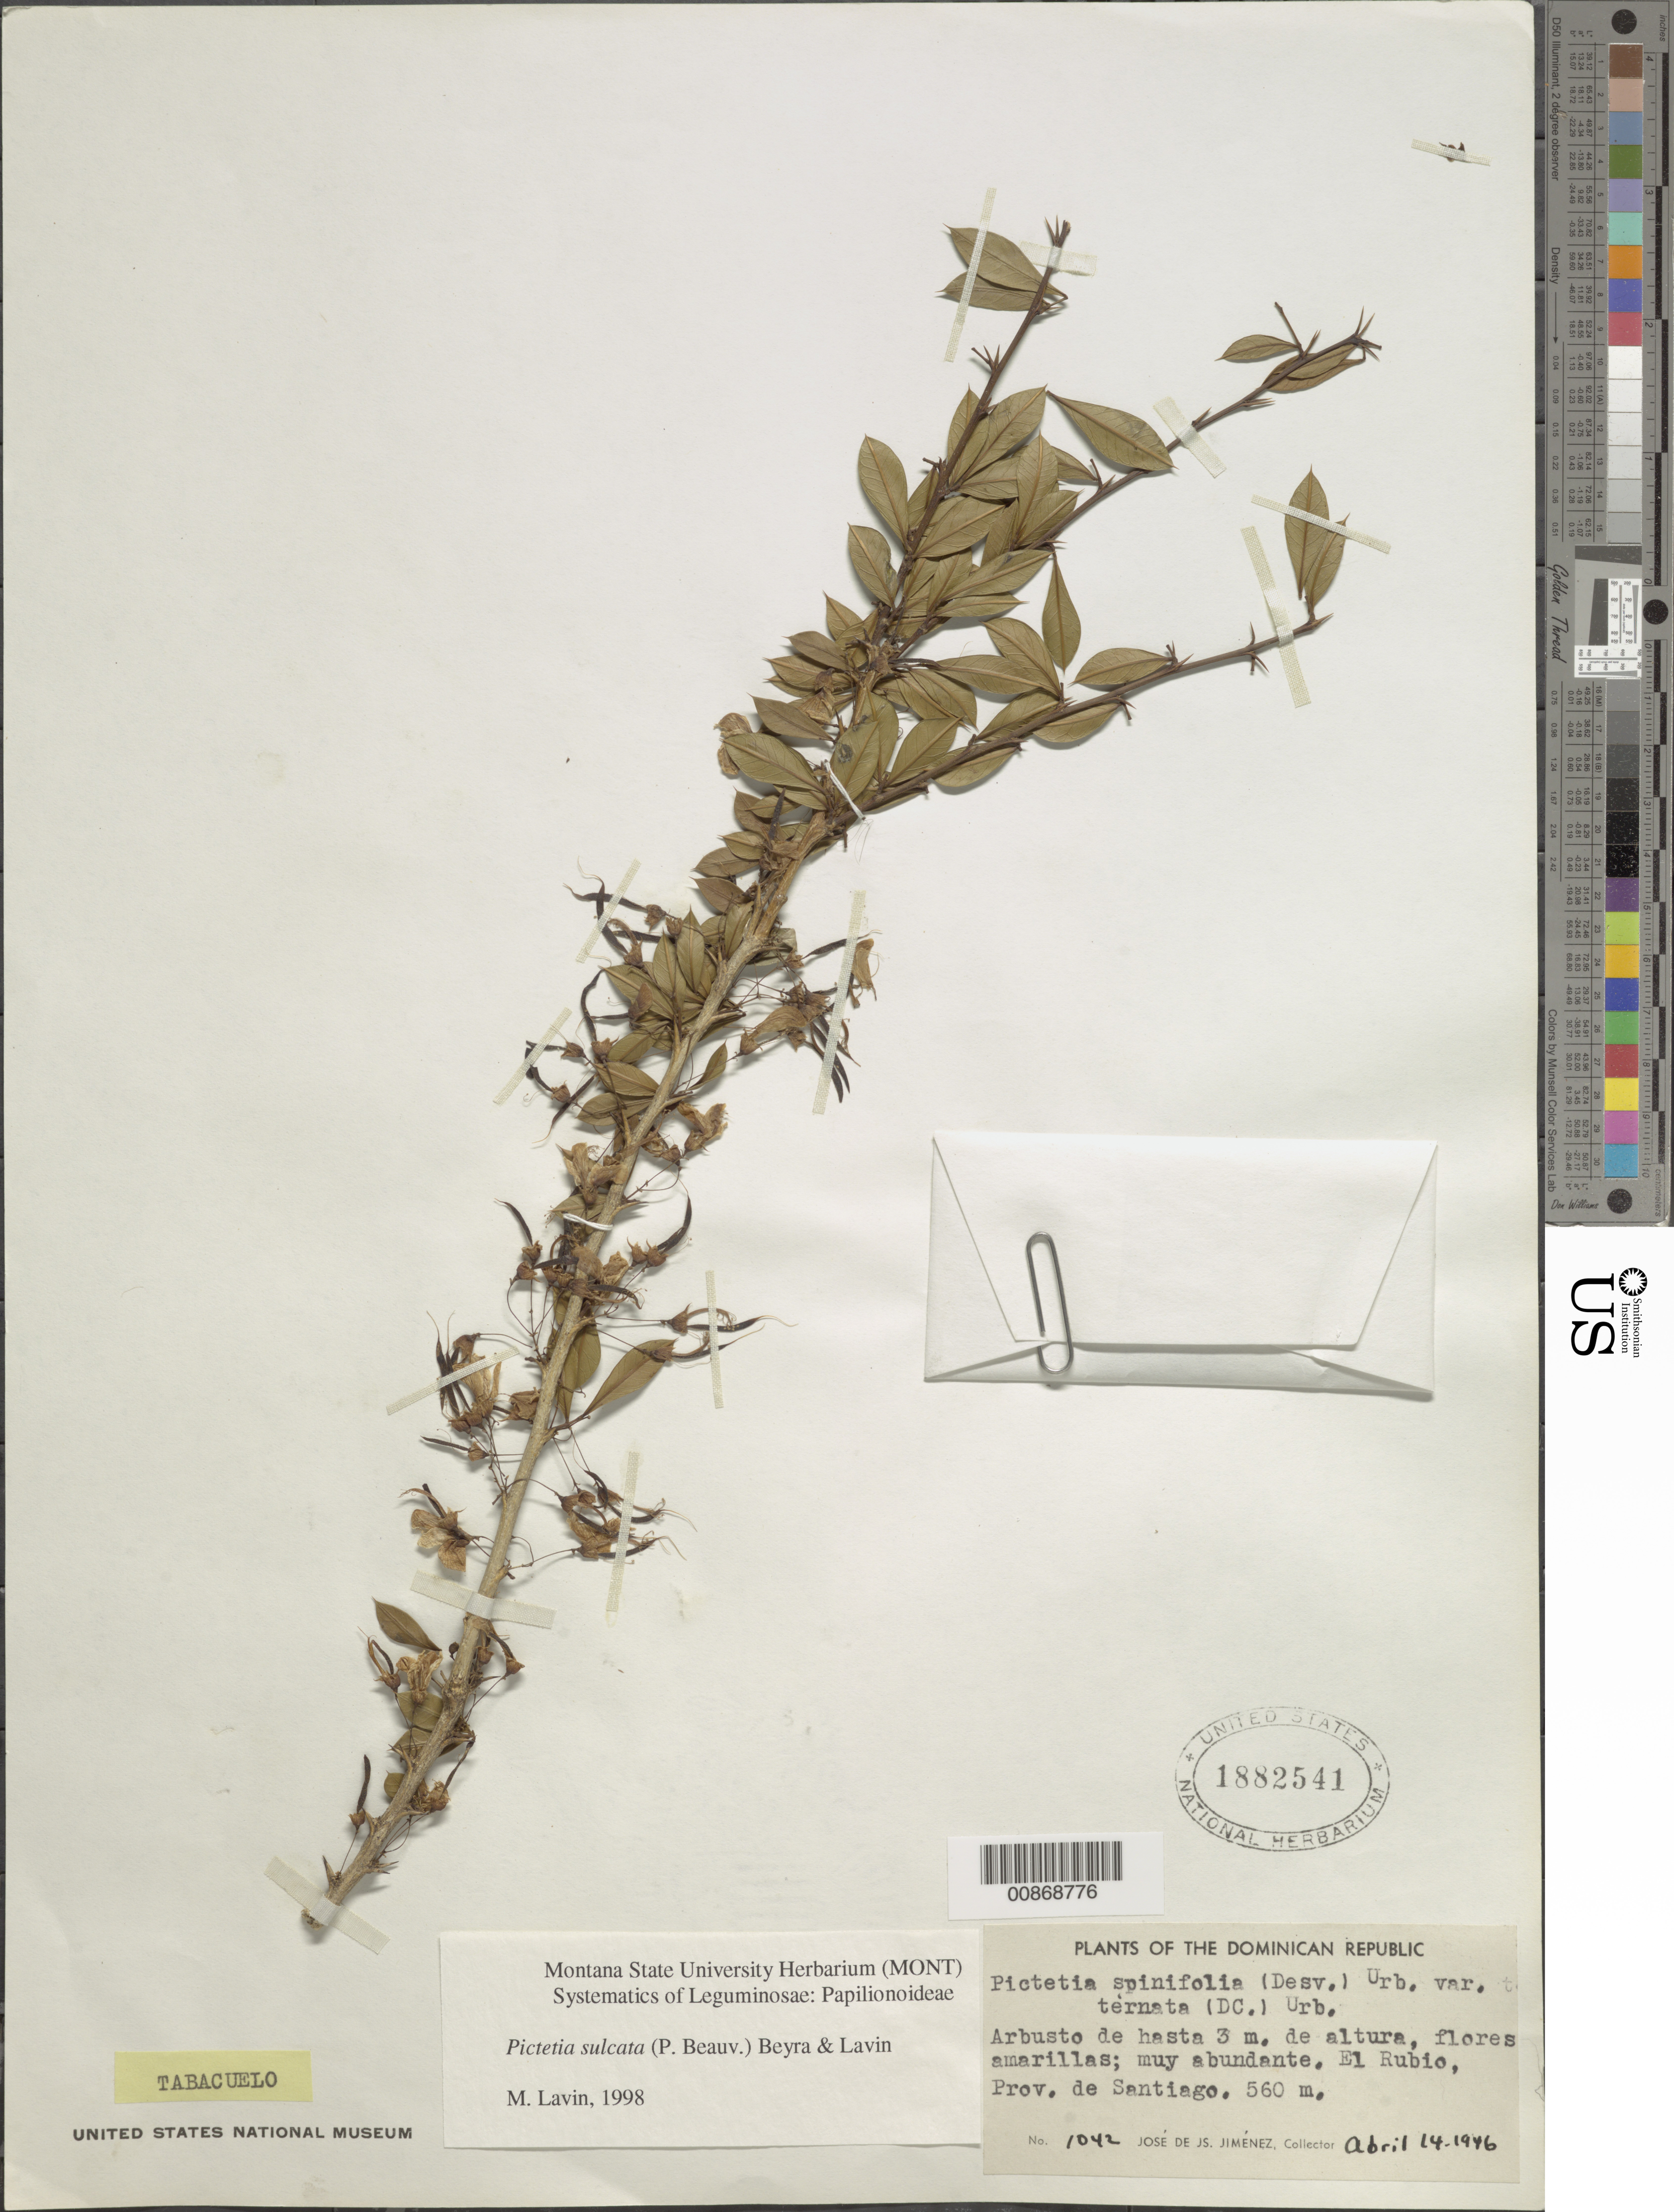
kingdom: Plantae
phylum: Tracheophyta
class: Magnoliopsida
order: Fabales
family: Fabaceae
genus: Pictetia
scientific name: Pictetia sulcata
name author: (P. Beauv.) Beyra & Lavin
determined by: Lavin, M.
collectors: J. J. Jiménez Almonte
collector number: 1042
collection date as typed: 14 Apr 1946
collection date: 1946-04-14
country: Dominican Republic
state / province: Santiago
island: Hispaniola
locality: El Rubio.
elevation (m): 560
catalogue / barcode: US 1882541